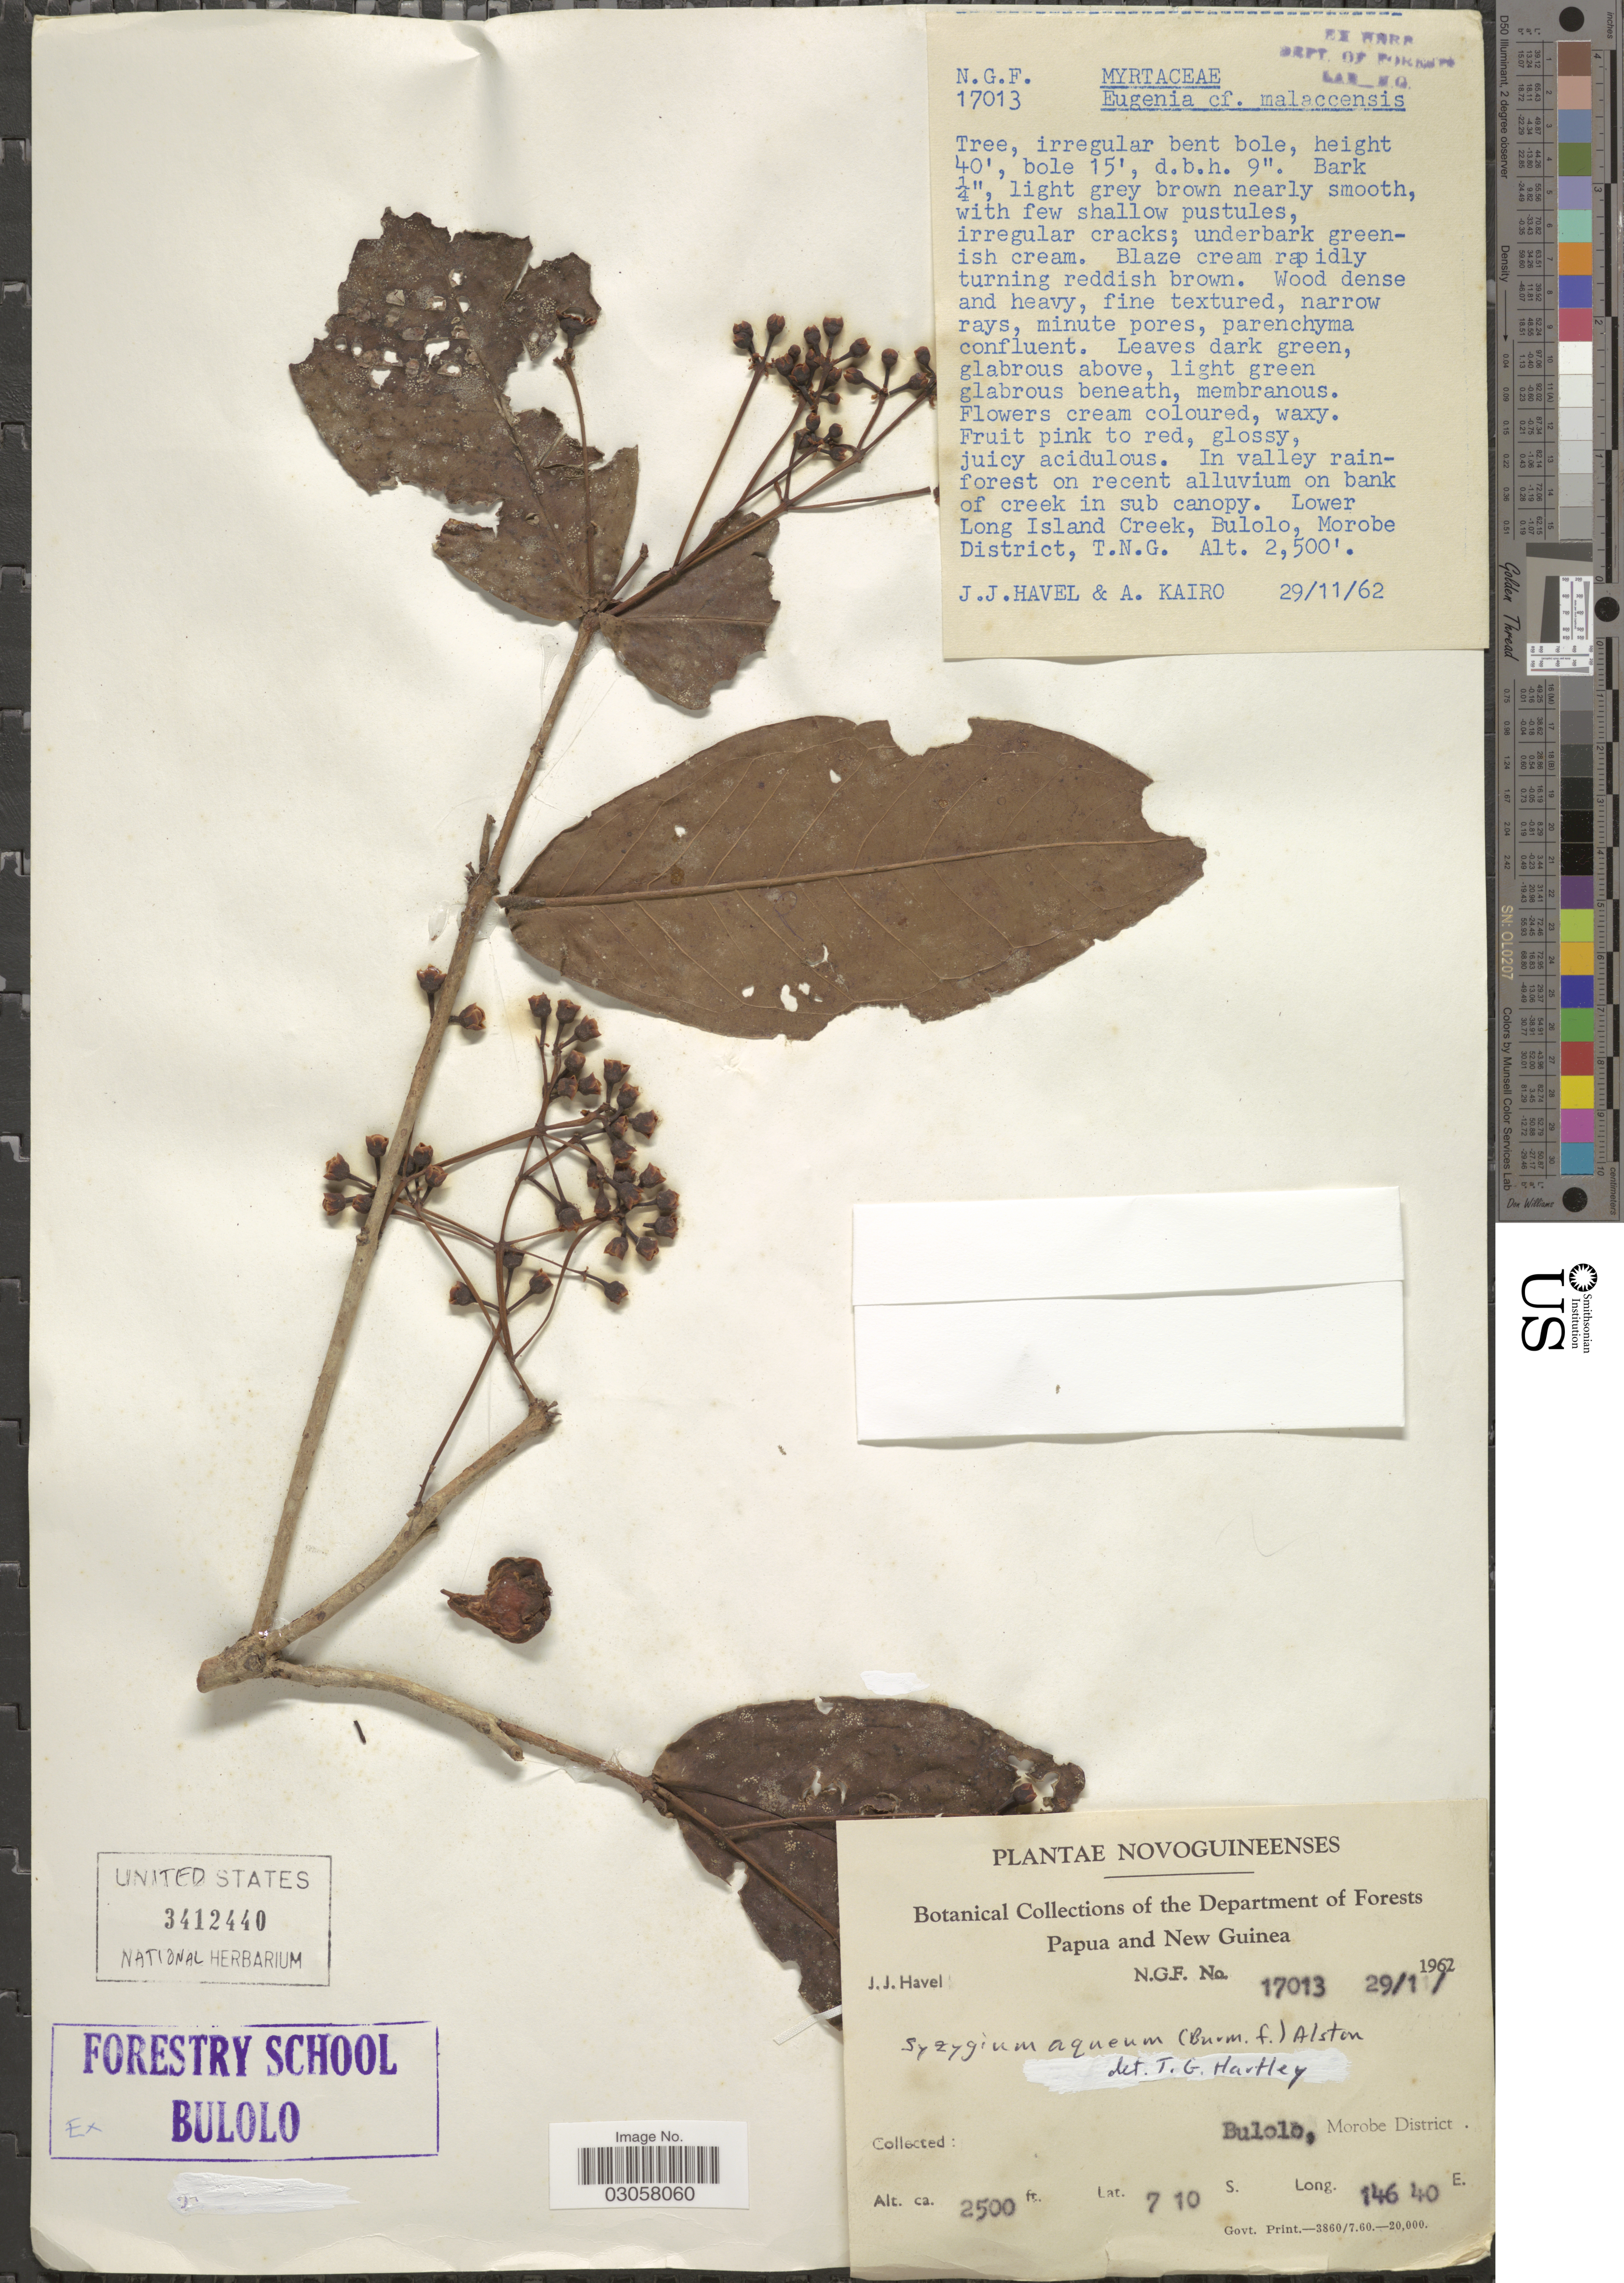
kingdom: Plantae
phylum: Tracheophyta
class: Magnoliopsida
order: Myrtales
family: Myrtaceae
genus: Syzygium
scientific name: Syzygium aqueum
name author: (Burm. f.) Altson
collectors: J. Havel & A. Kairo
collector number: N.G.F. 17013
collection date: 1962-11-29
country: Papua New Guinea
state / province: Morobe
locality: Lower Long Island Creek, Bulolo, Morobe District, T.N.G. Papua and New Guinea.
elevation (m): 762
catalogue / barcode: US 3412440